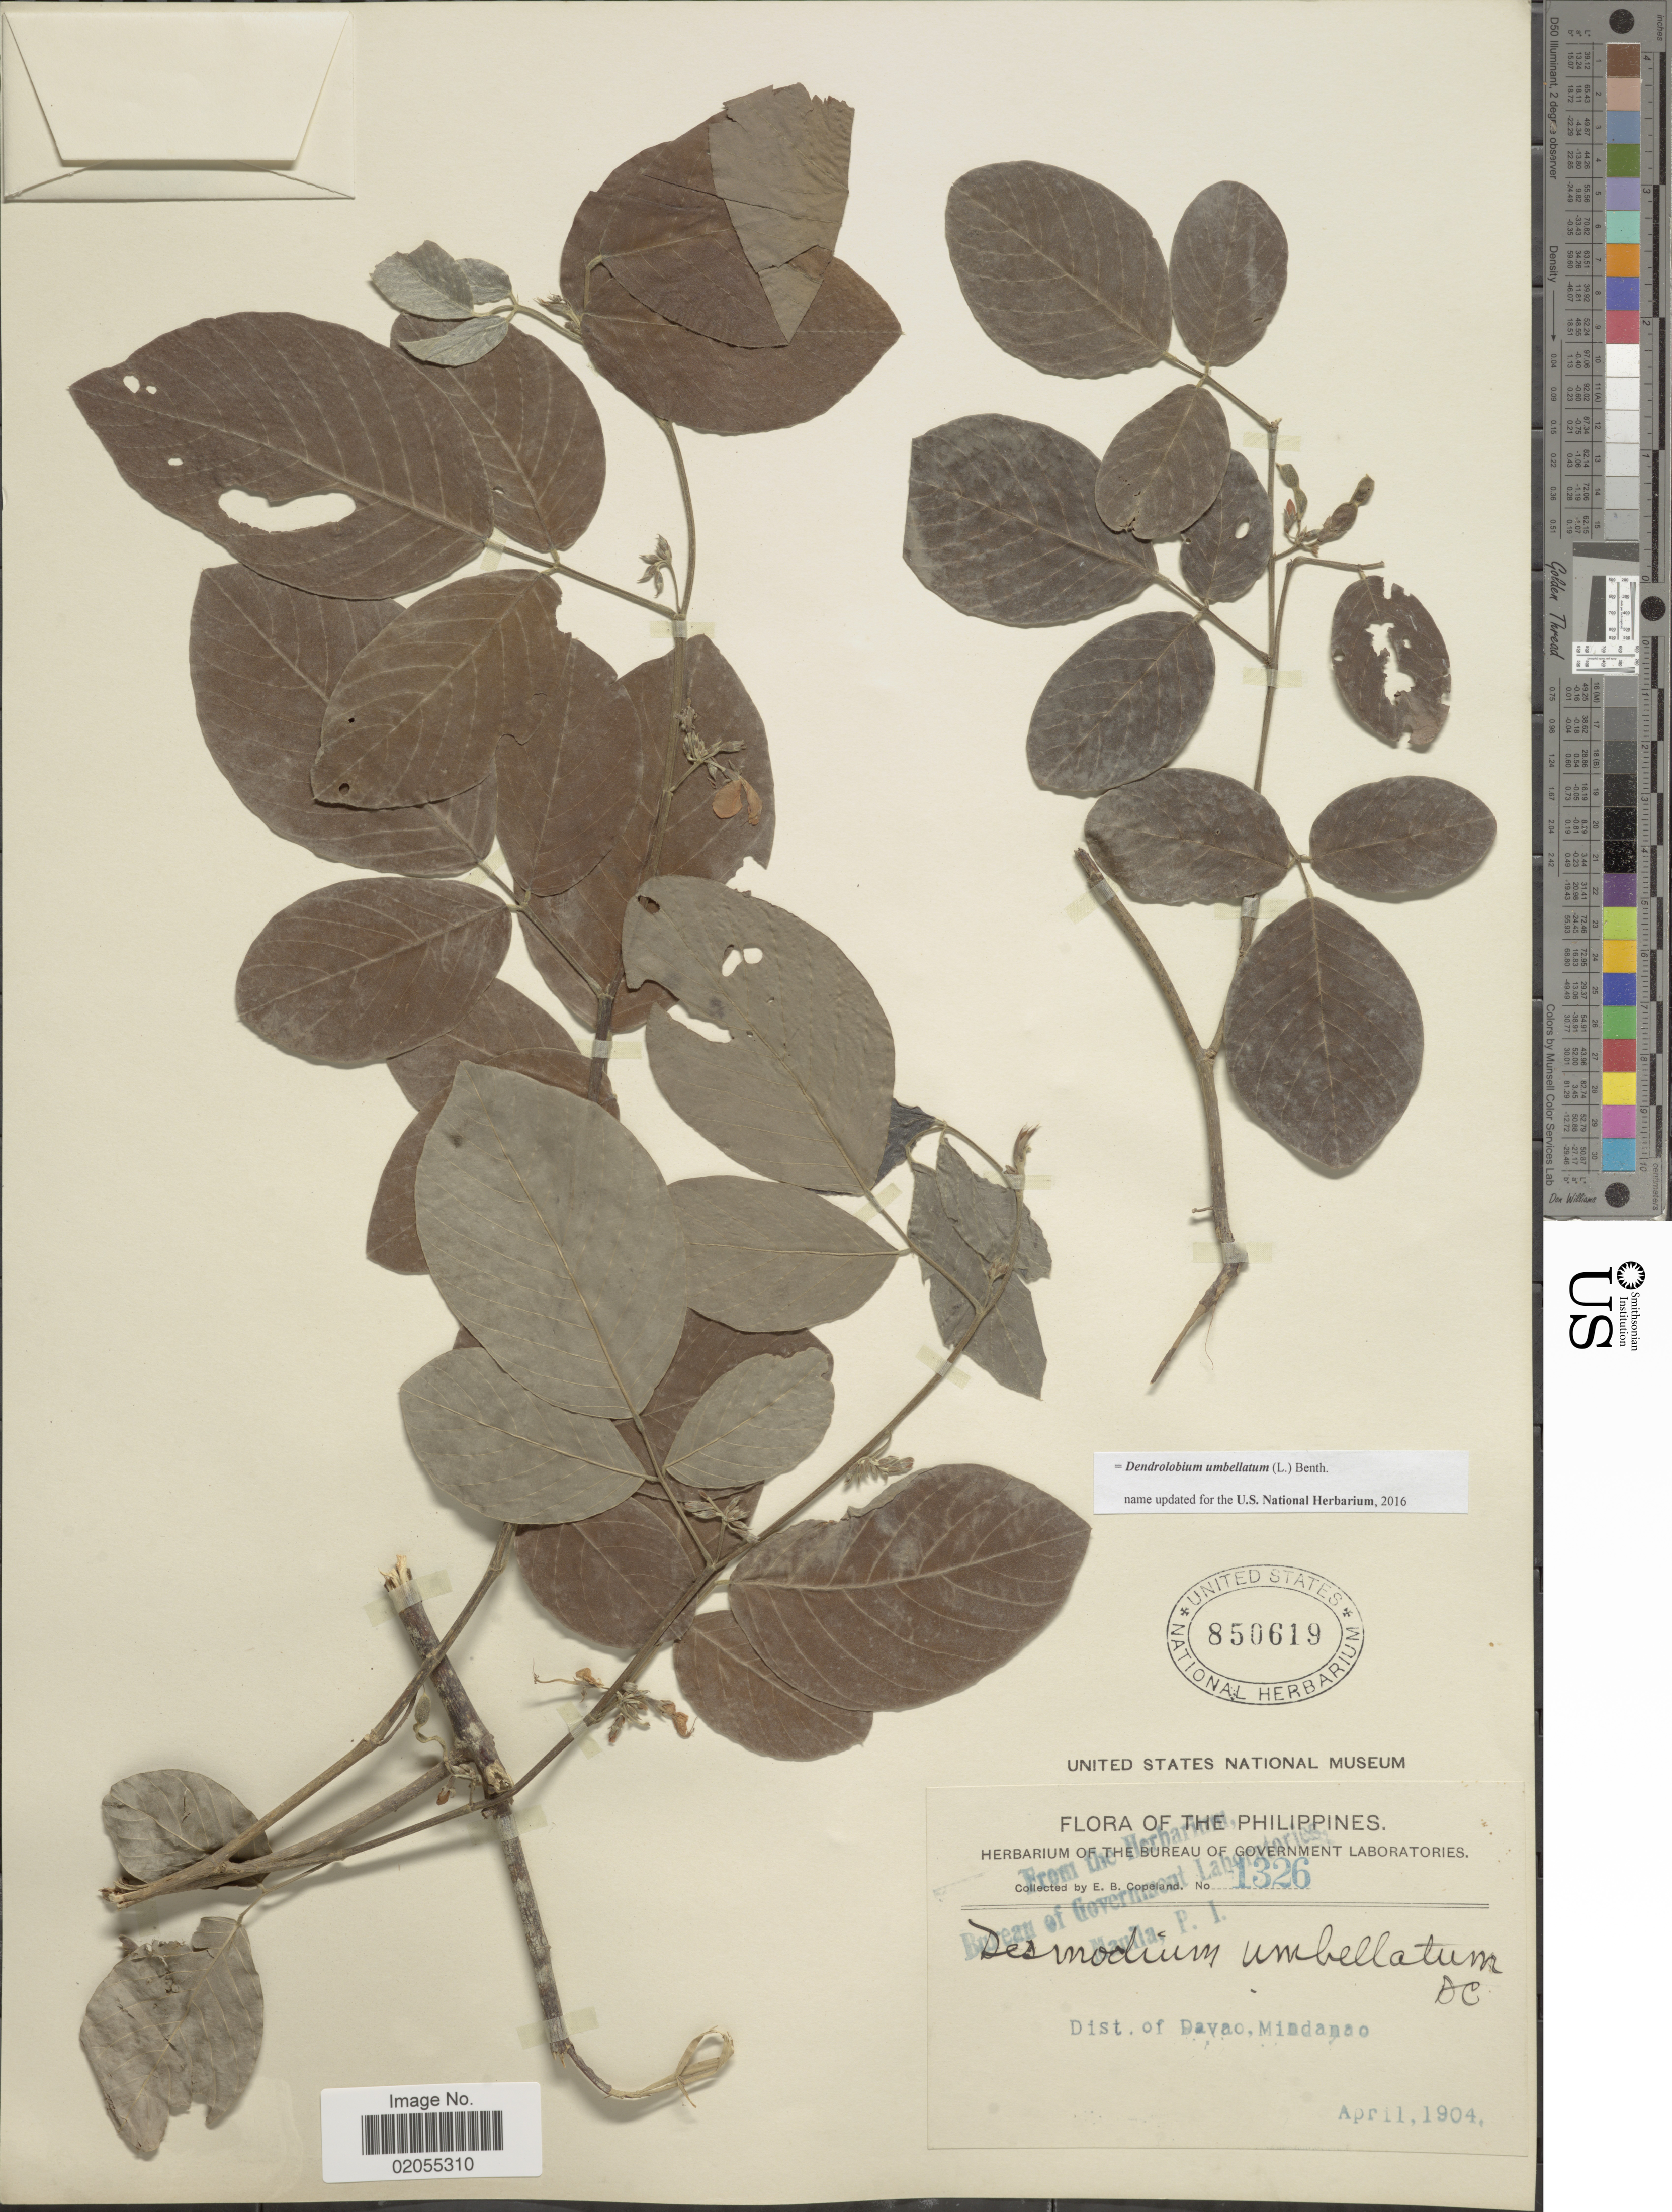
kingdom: Plantae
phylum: Tracheophyta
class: Magnoliopsida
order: Fabales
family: Fabaceae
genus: Dendrolobium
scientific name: Dendrolobium umbellatum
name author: (L.) Benth.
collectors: E. B. Copeland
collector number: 1326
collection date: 1904-04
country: Philippines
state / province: Davao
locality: Mindanao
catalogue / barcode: US 850619